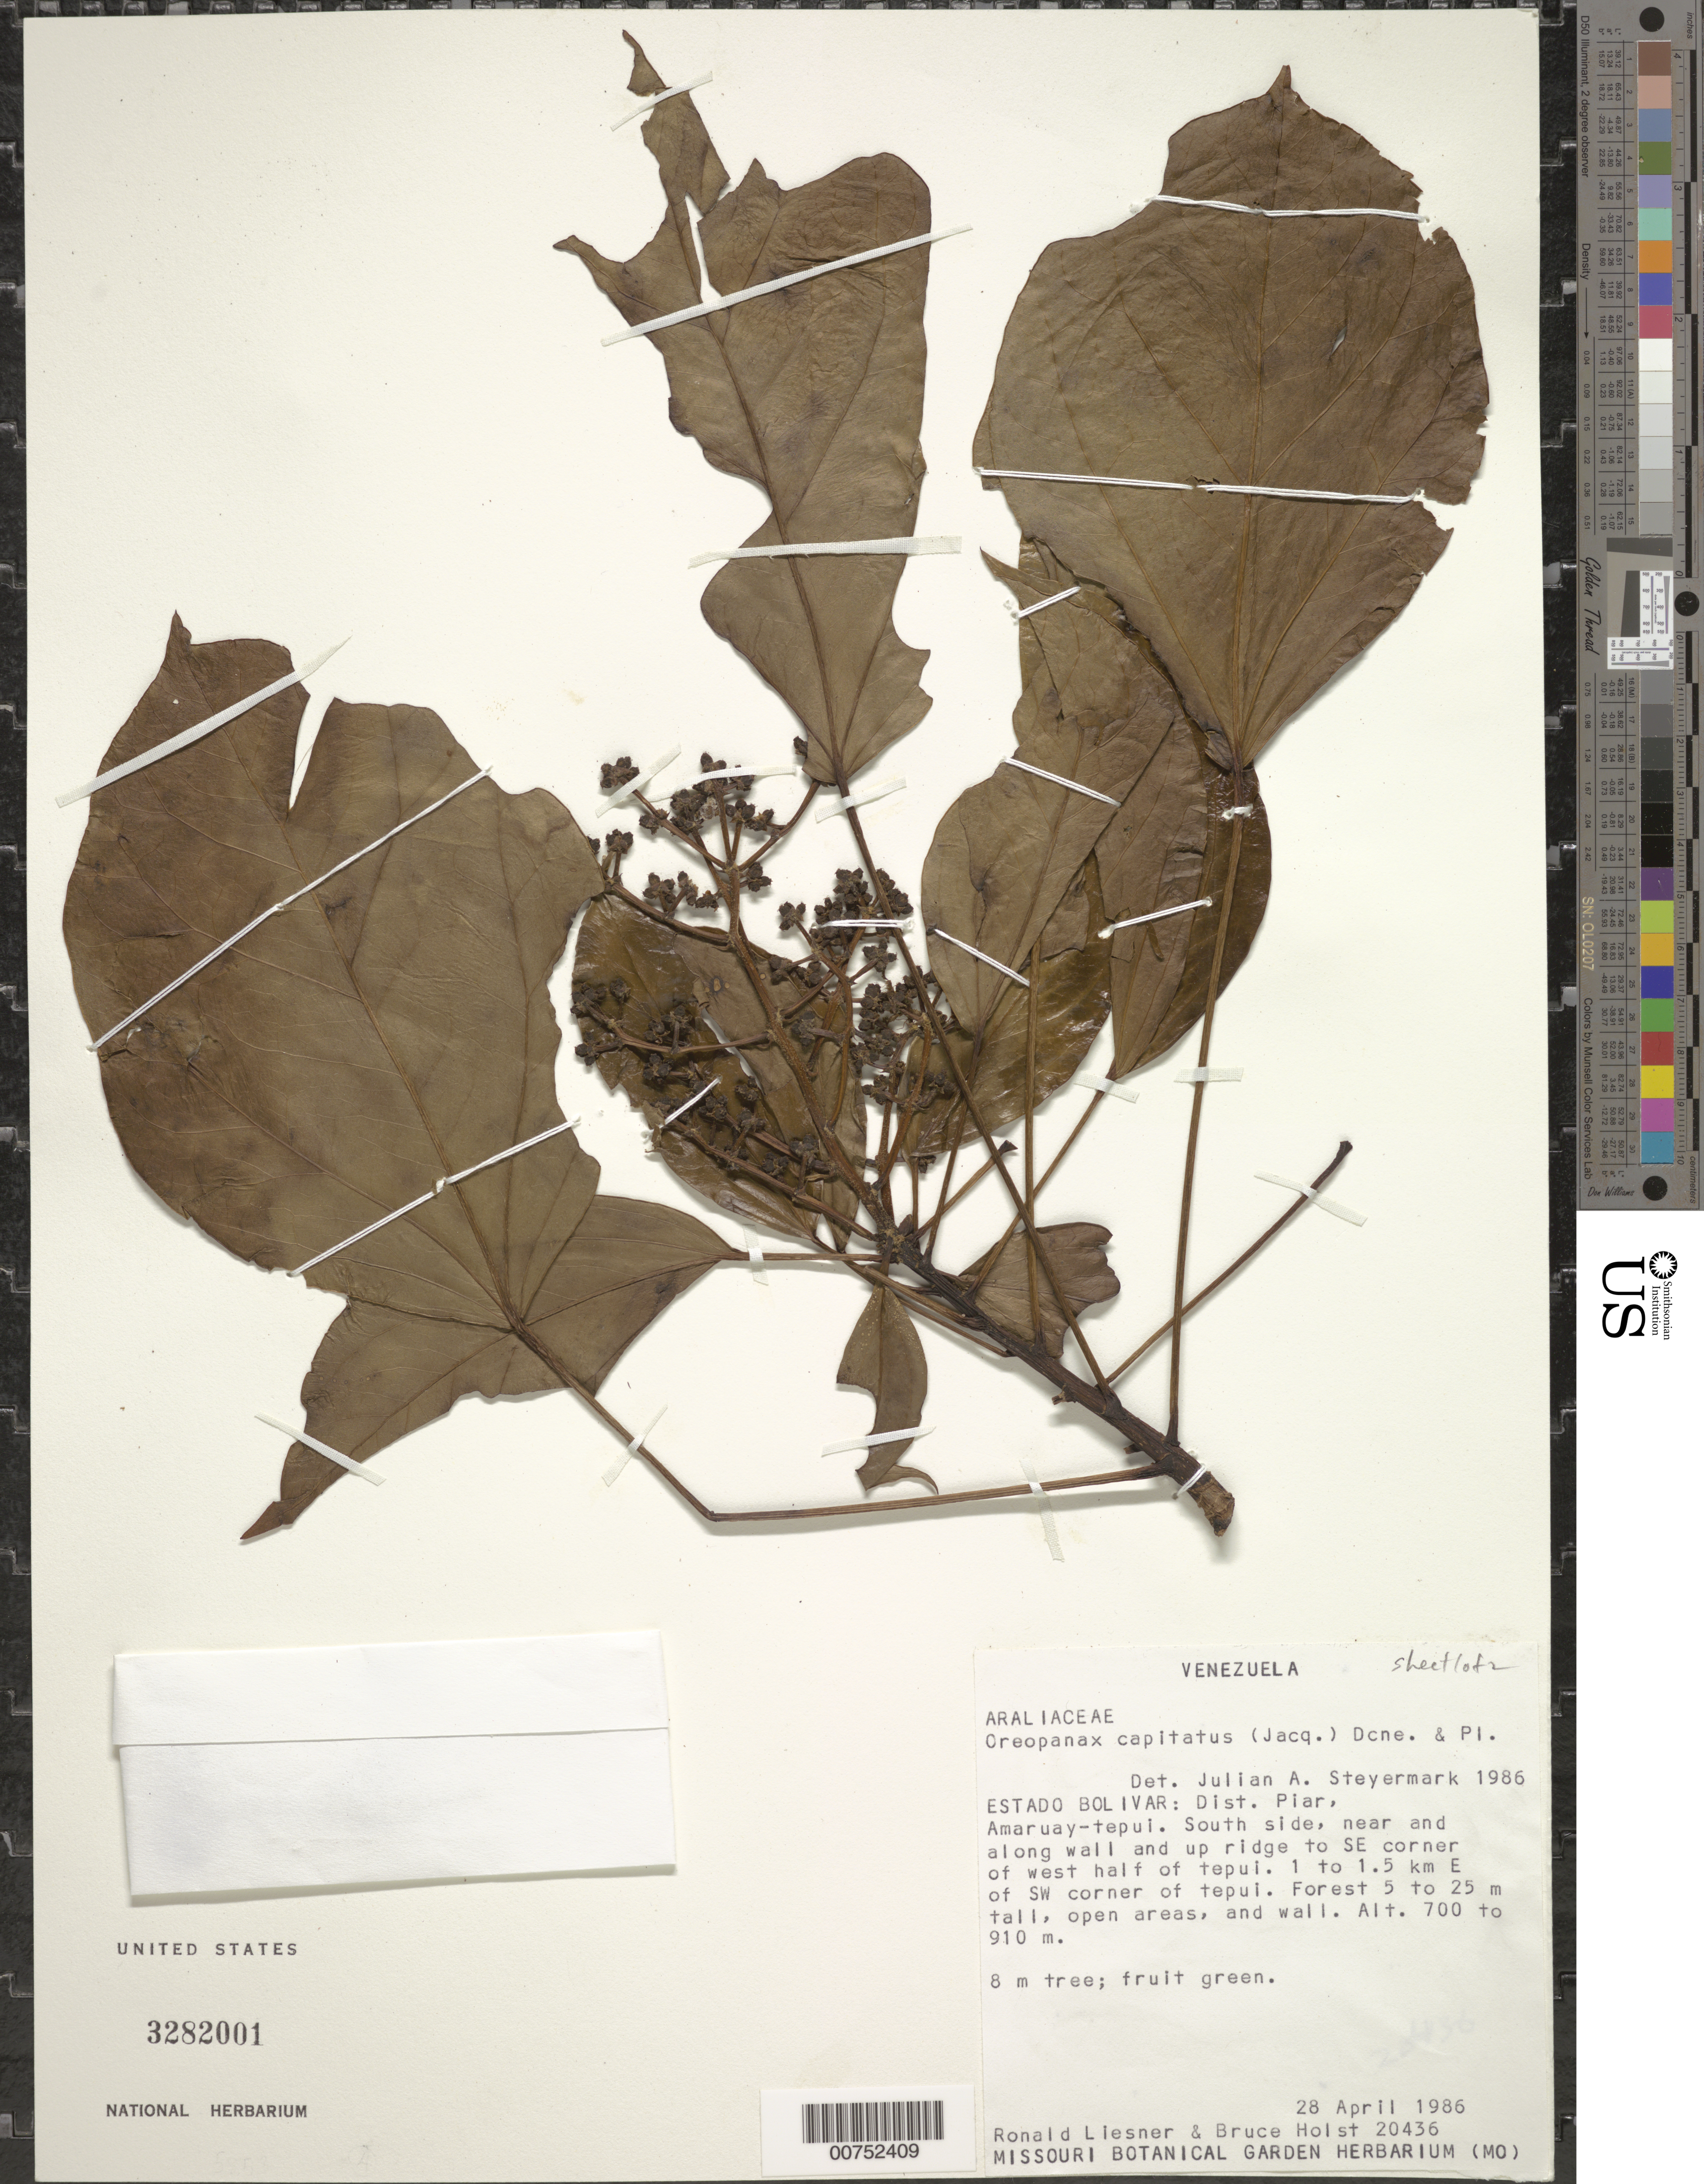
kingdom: Plantae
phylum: Tracheophyta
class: Magnoliopsida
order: Apiales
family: Araliaceae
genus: Oreopanax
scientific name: Oreopanax capitatus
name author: (Jacq.) Decne. & Planch.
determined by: Steyermark, Julian A., (VEN)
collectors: R. L. Liesner & B. Holst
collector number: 20436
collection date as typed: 28-Apr-86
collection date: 1986-04-28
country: Venezuela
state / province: Bolívar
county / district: Piar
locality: Amaruay-tepuí, S side, 1-1.5 km E from SW corner of tepuí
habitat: Forest 5 to 25 m tall, open areas and wall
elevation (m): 700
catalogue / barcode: US 3282001